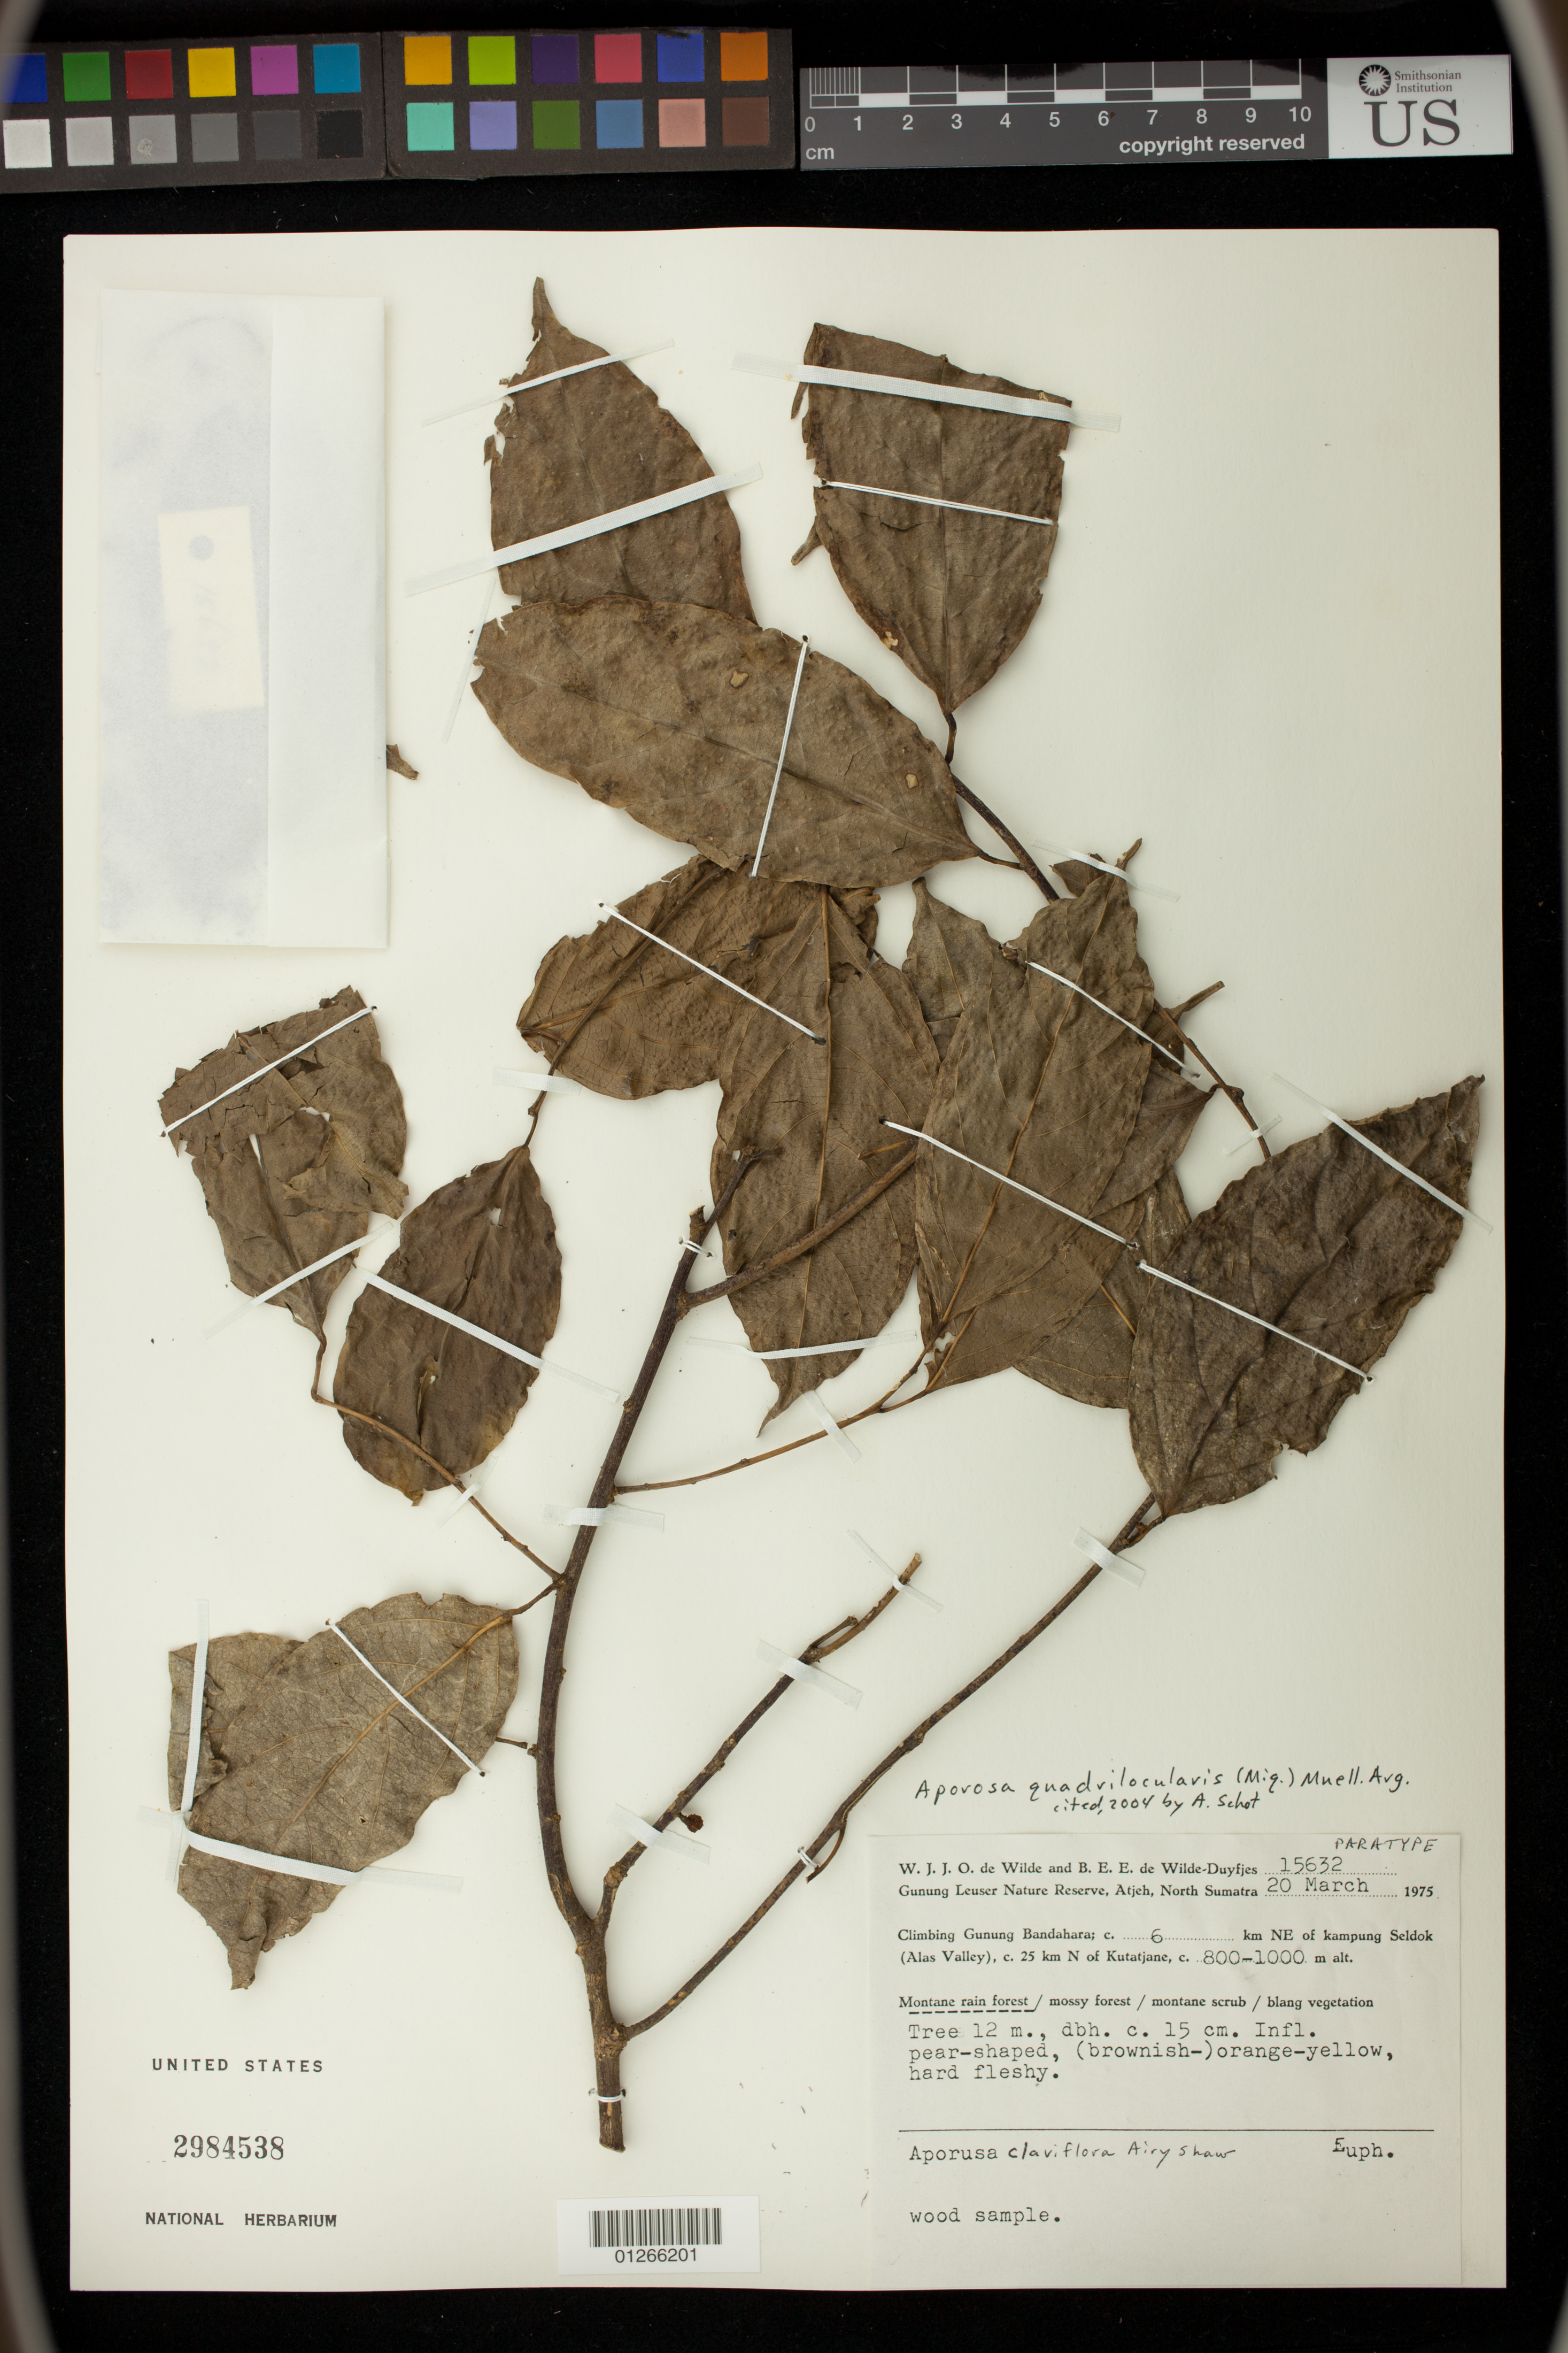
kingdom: Plantae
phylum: Tracheophyta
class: Magnoliopsida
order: Malpighiales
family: Phyllanthaceae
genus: Aporosa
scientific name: Aporosa quadrilocularis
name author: (Miq.) Müll. Arg.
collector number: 15632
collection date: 1975-03-20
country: Indonesia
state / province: Sumatra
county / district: Sumatera Utara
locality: Gunung Leuser Nature Resve, Atjeh, North Sumatra.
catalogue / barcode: US 2984538